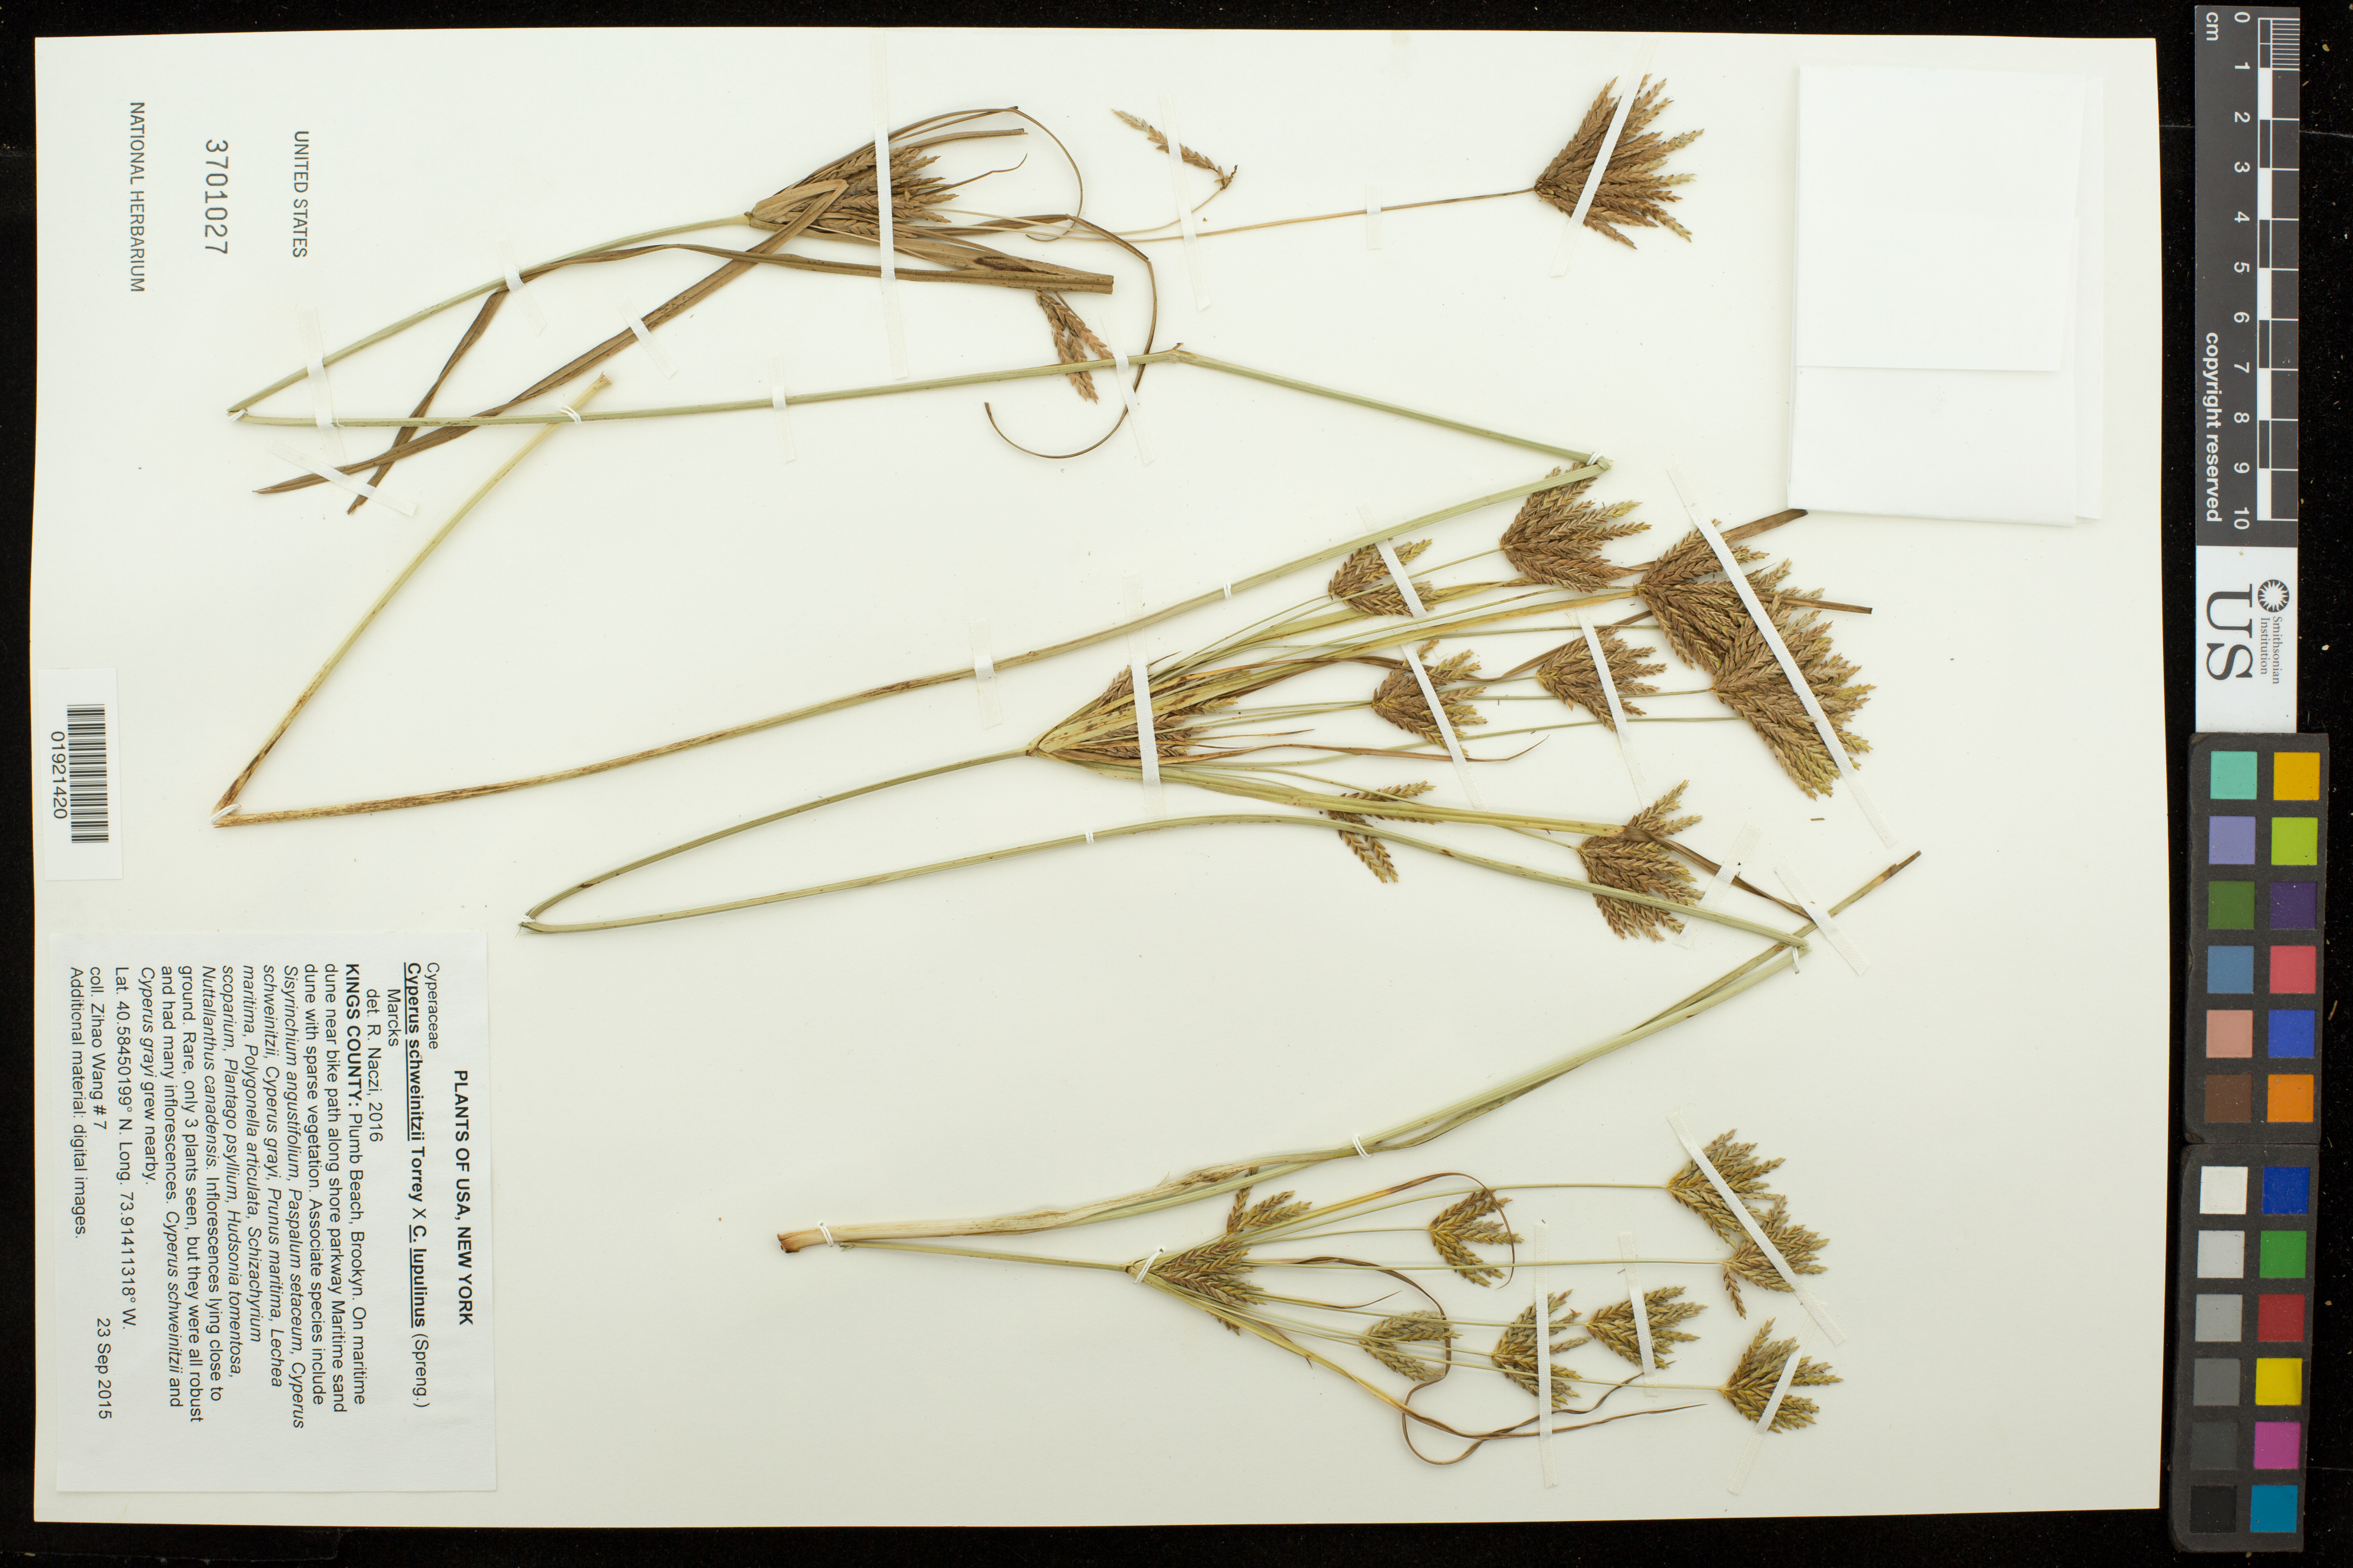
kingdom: Plantae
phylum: Tracheophyta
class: Liliopsida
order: Poales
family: Cyperaceae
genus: Cyperus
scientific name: Cyperus lupulinus x C. schweinitzii Torr.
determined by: Naczi, R. F. C.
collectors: Z. Wang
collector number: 7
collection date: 2015-09-23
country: United States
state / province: New York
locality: Kings County: Plumb Beach, Brooklyn.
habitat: On maritime dune near bike path along shore parkway. Maritime sand dune with sparse vegetation.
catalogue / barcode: US 3701027